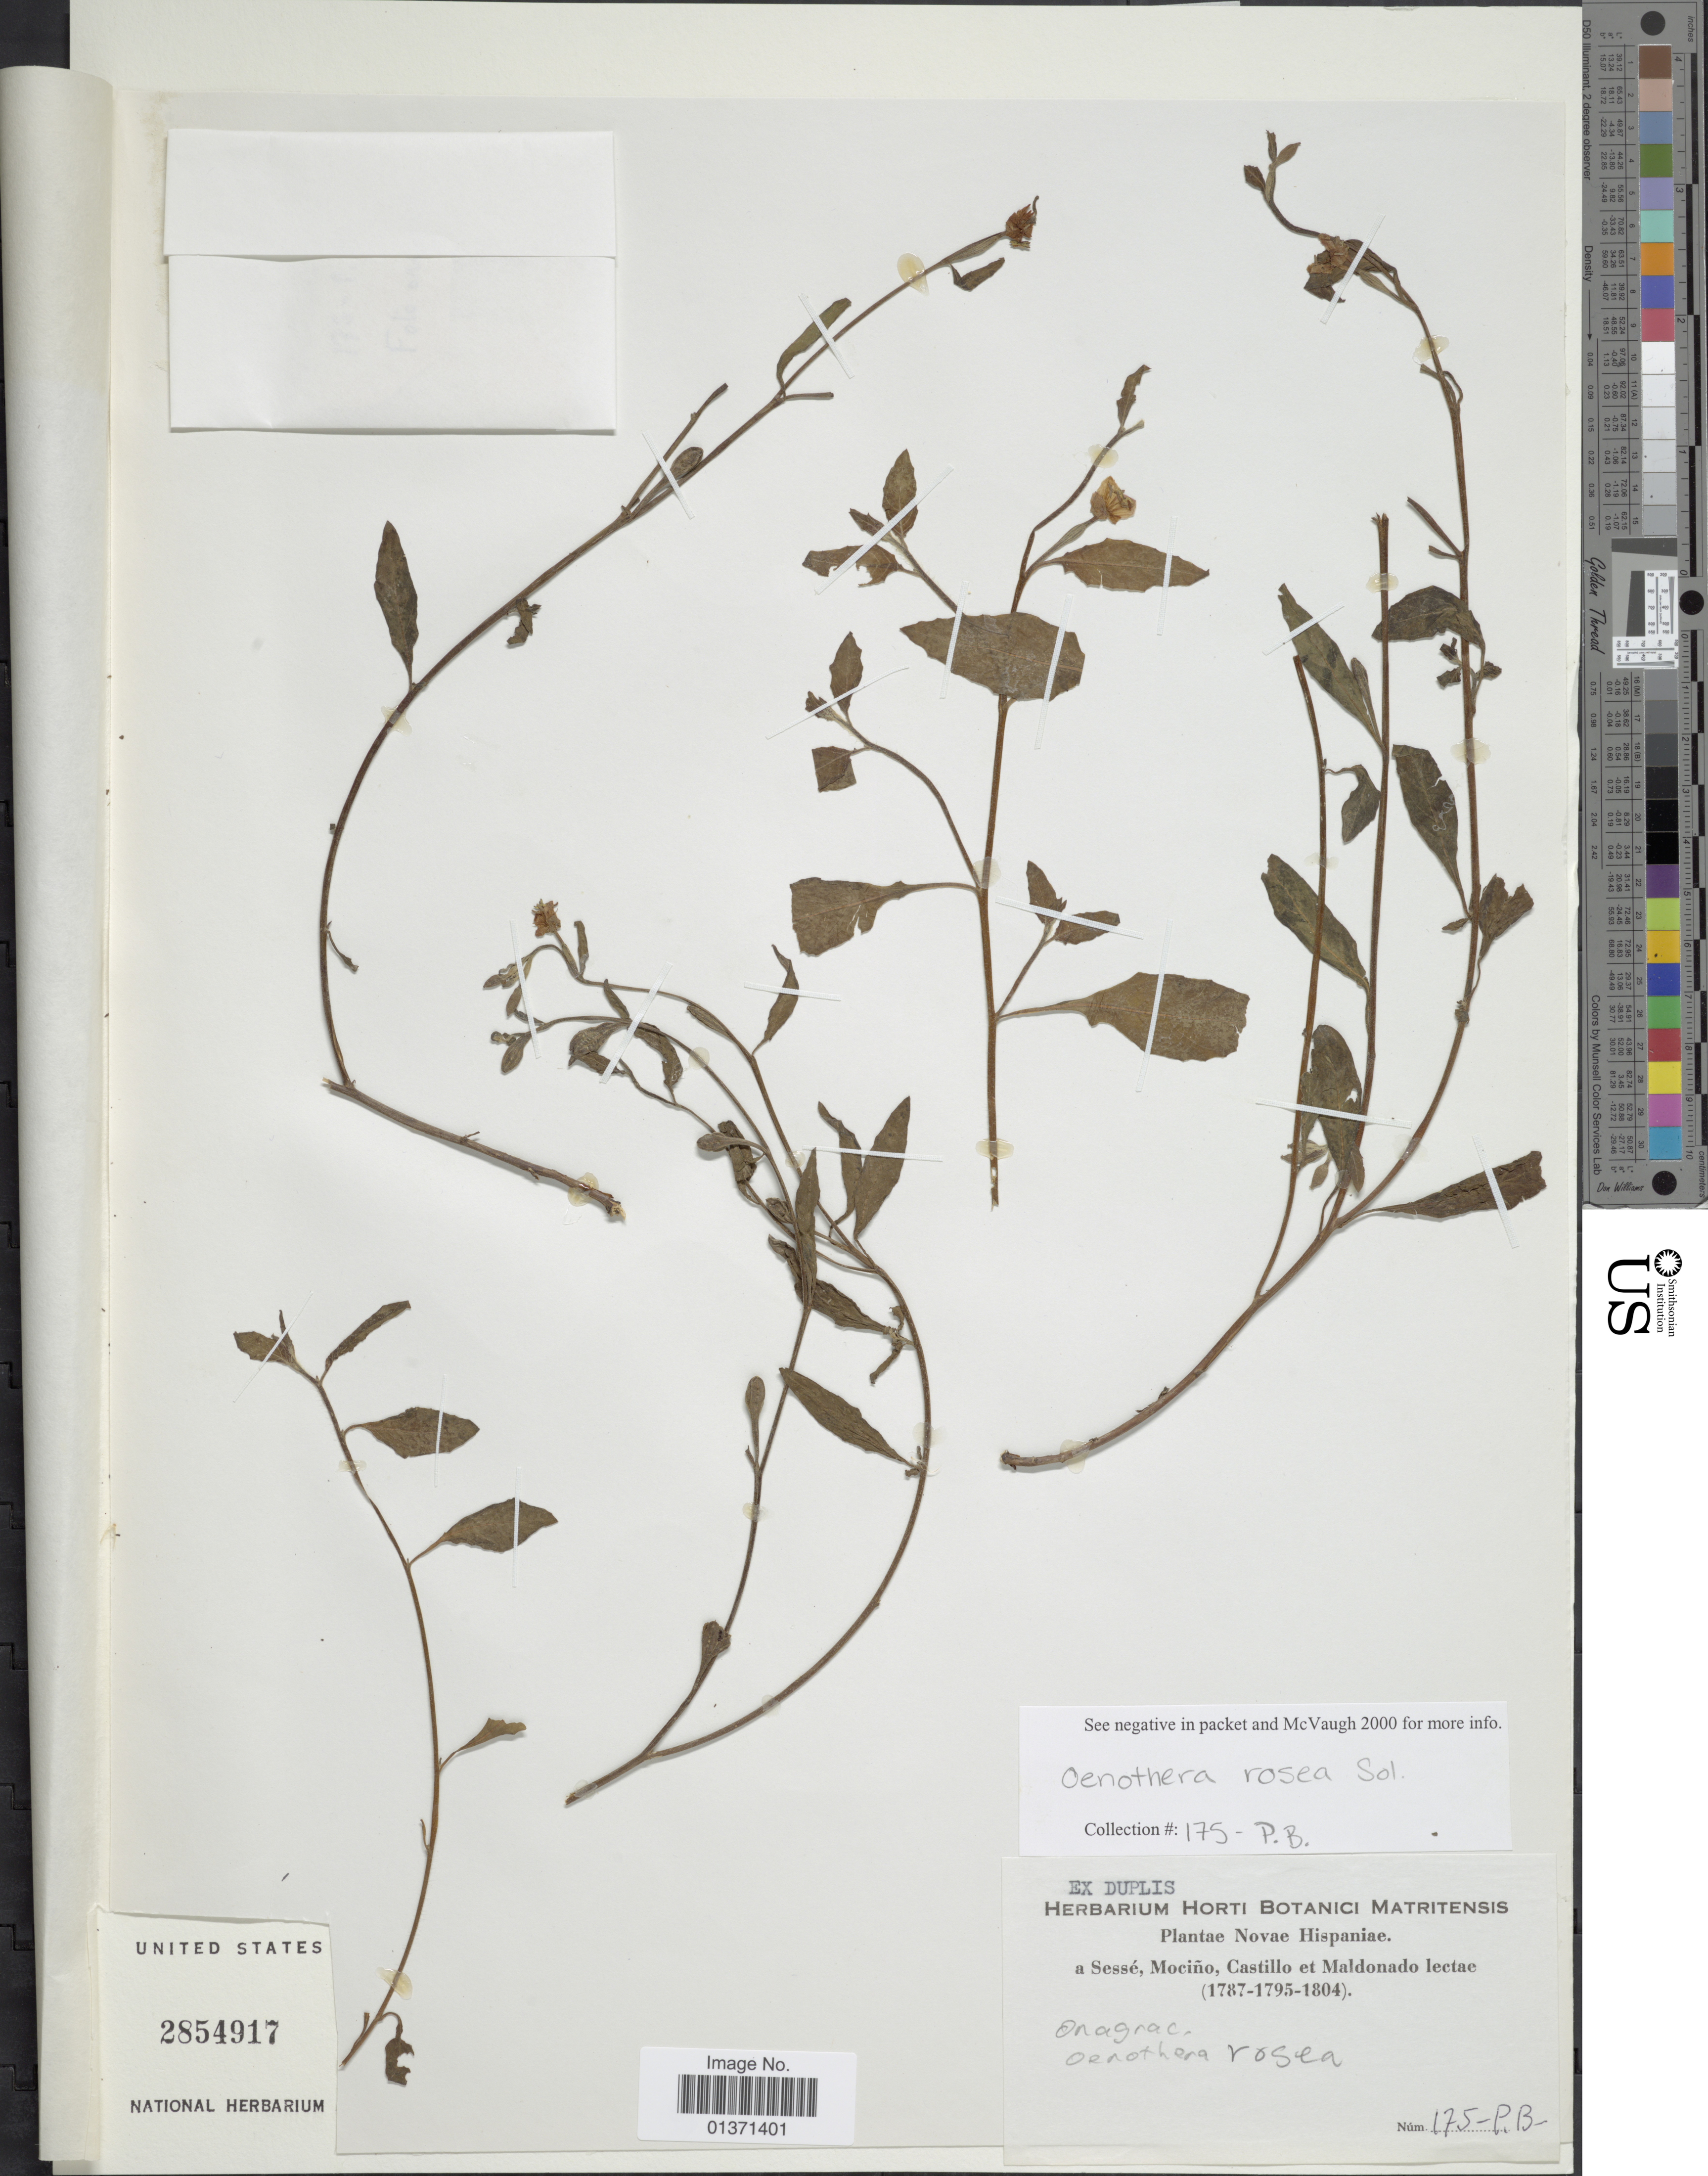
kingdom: Plantae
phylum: Tracheophyta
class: Magnoliopsida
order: Myrtales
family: Onagraceae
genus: Oenothera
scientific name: Oenothera rosea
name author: L'Hér. ex Aiton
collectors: Sessé, --, Mociño, Castillo, -- & Maldonado, --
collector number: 175-PB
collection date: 1787/1804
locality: Novae Hispaniae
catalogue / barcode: US 2854917